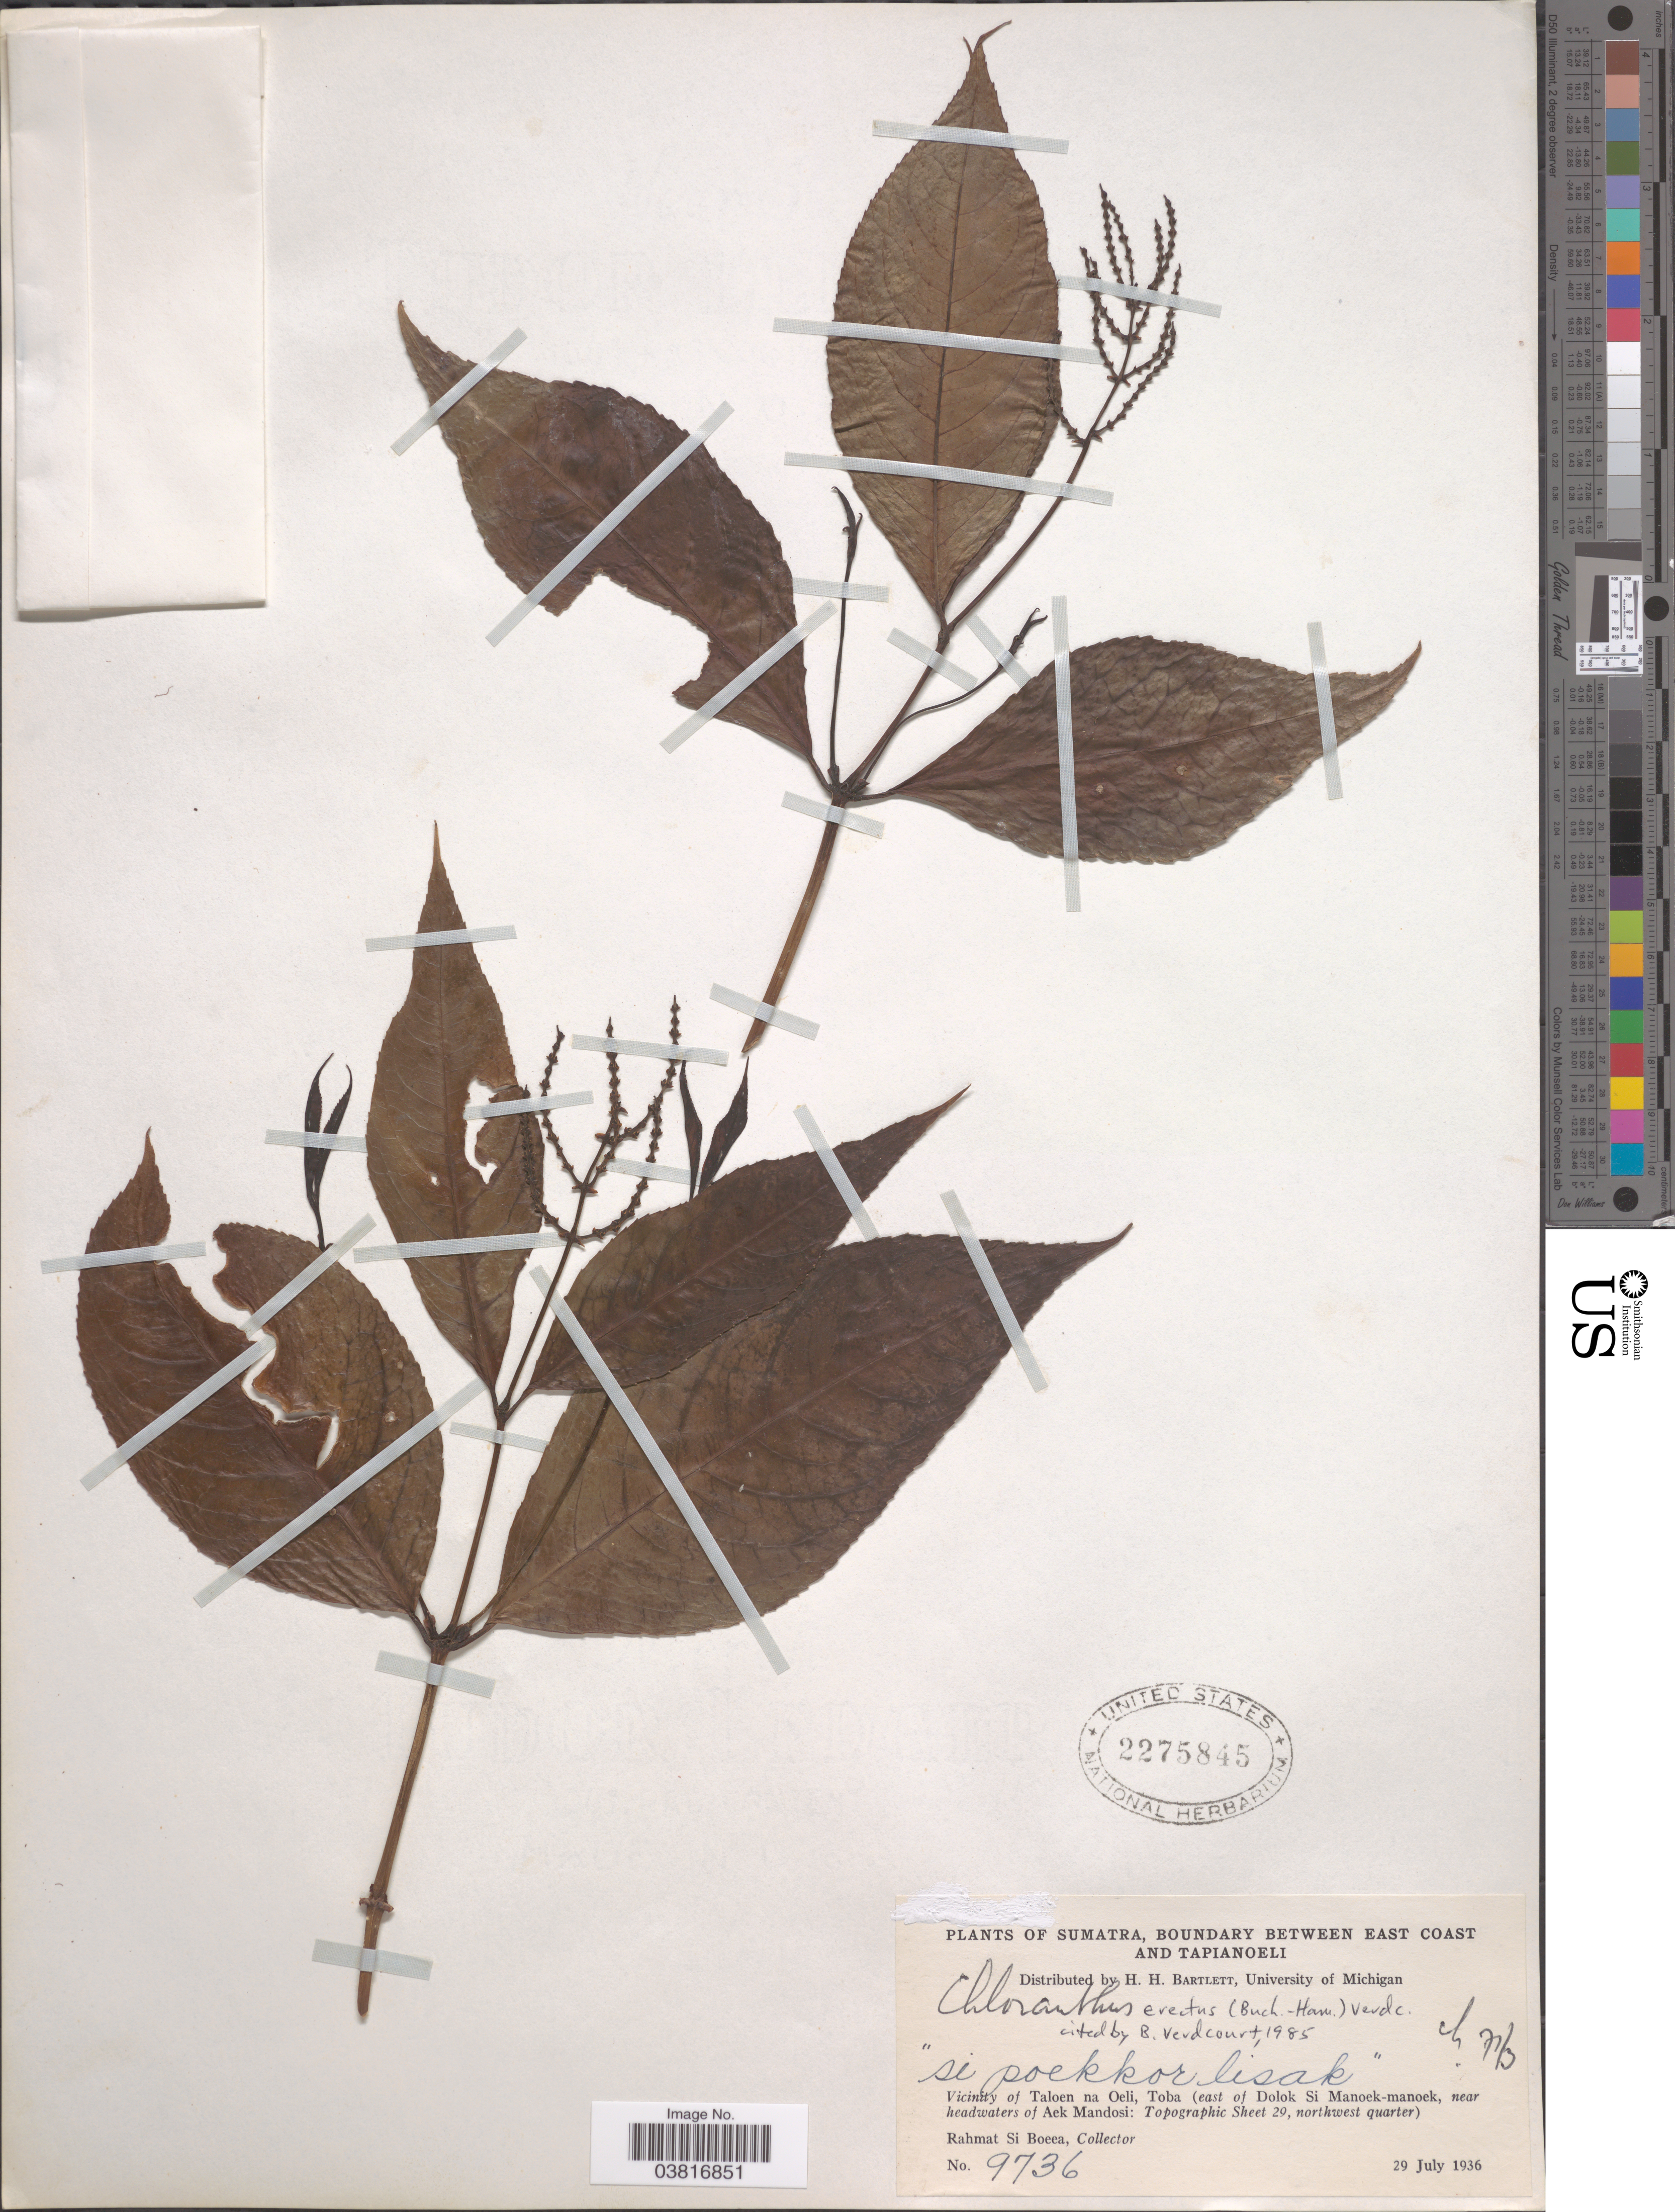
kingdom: Plantae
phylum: Tracheophyta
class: Magnoliopsida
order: Chloranthales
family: Chloranthaceae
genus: Chloranthus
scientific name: Chloranthus erectus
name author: (Buch.-Ham.) Verdc.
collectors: Rahmat Si Boeea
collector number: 9736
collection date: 1936-07-29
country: Indonesia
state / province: Sumatra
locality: Boundary between East Coast and Tapianoeli. Vicinity of Taloen na Oeli, Toba (east of Dolok Si Manoek-manoek, near headwaters of Aek Mandosi: Topographic Sheet 29, northwest quarter).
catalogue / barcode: US 2275845